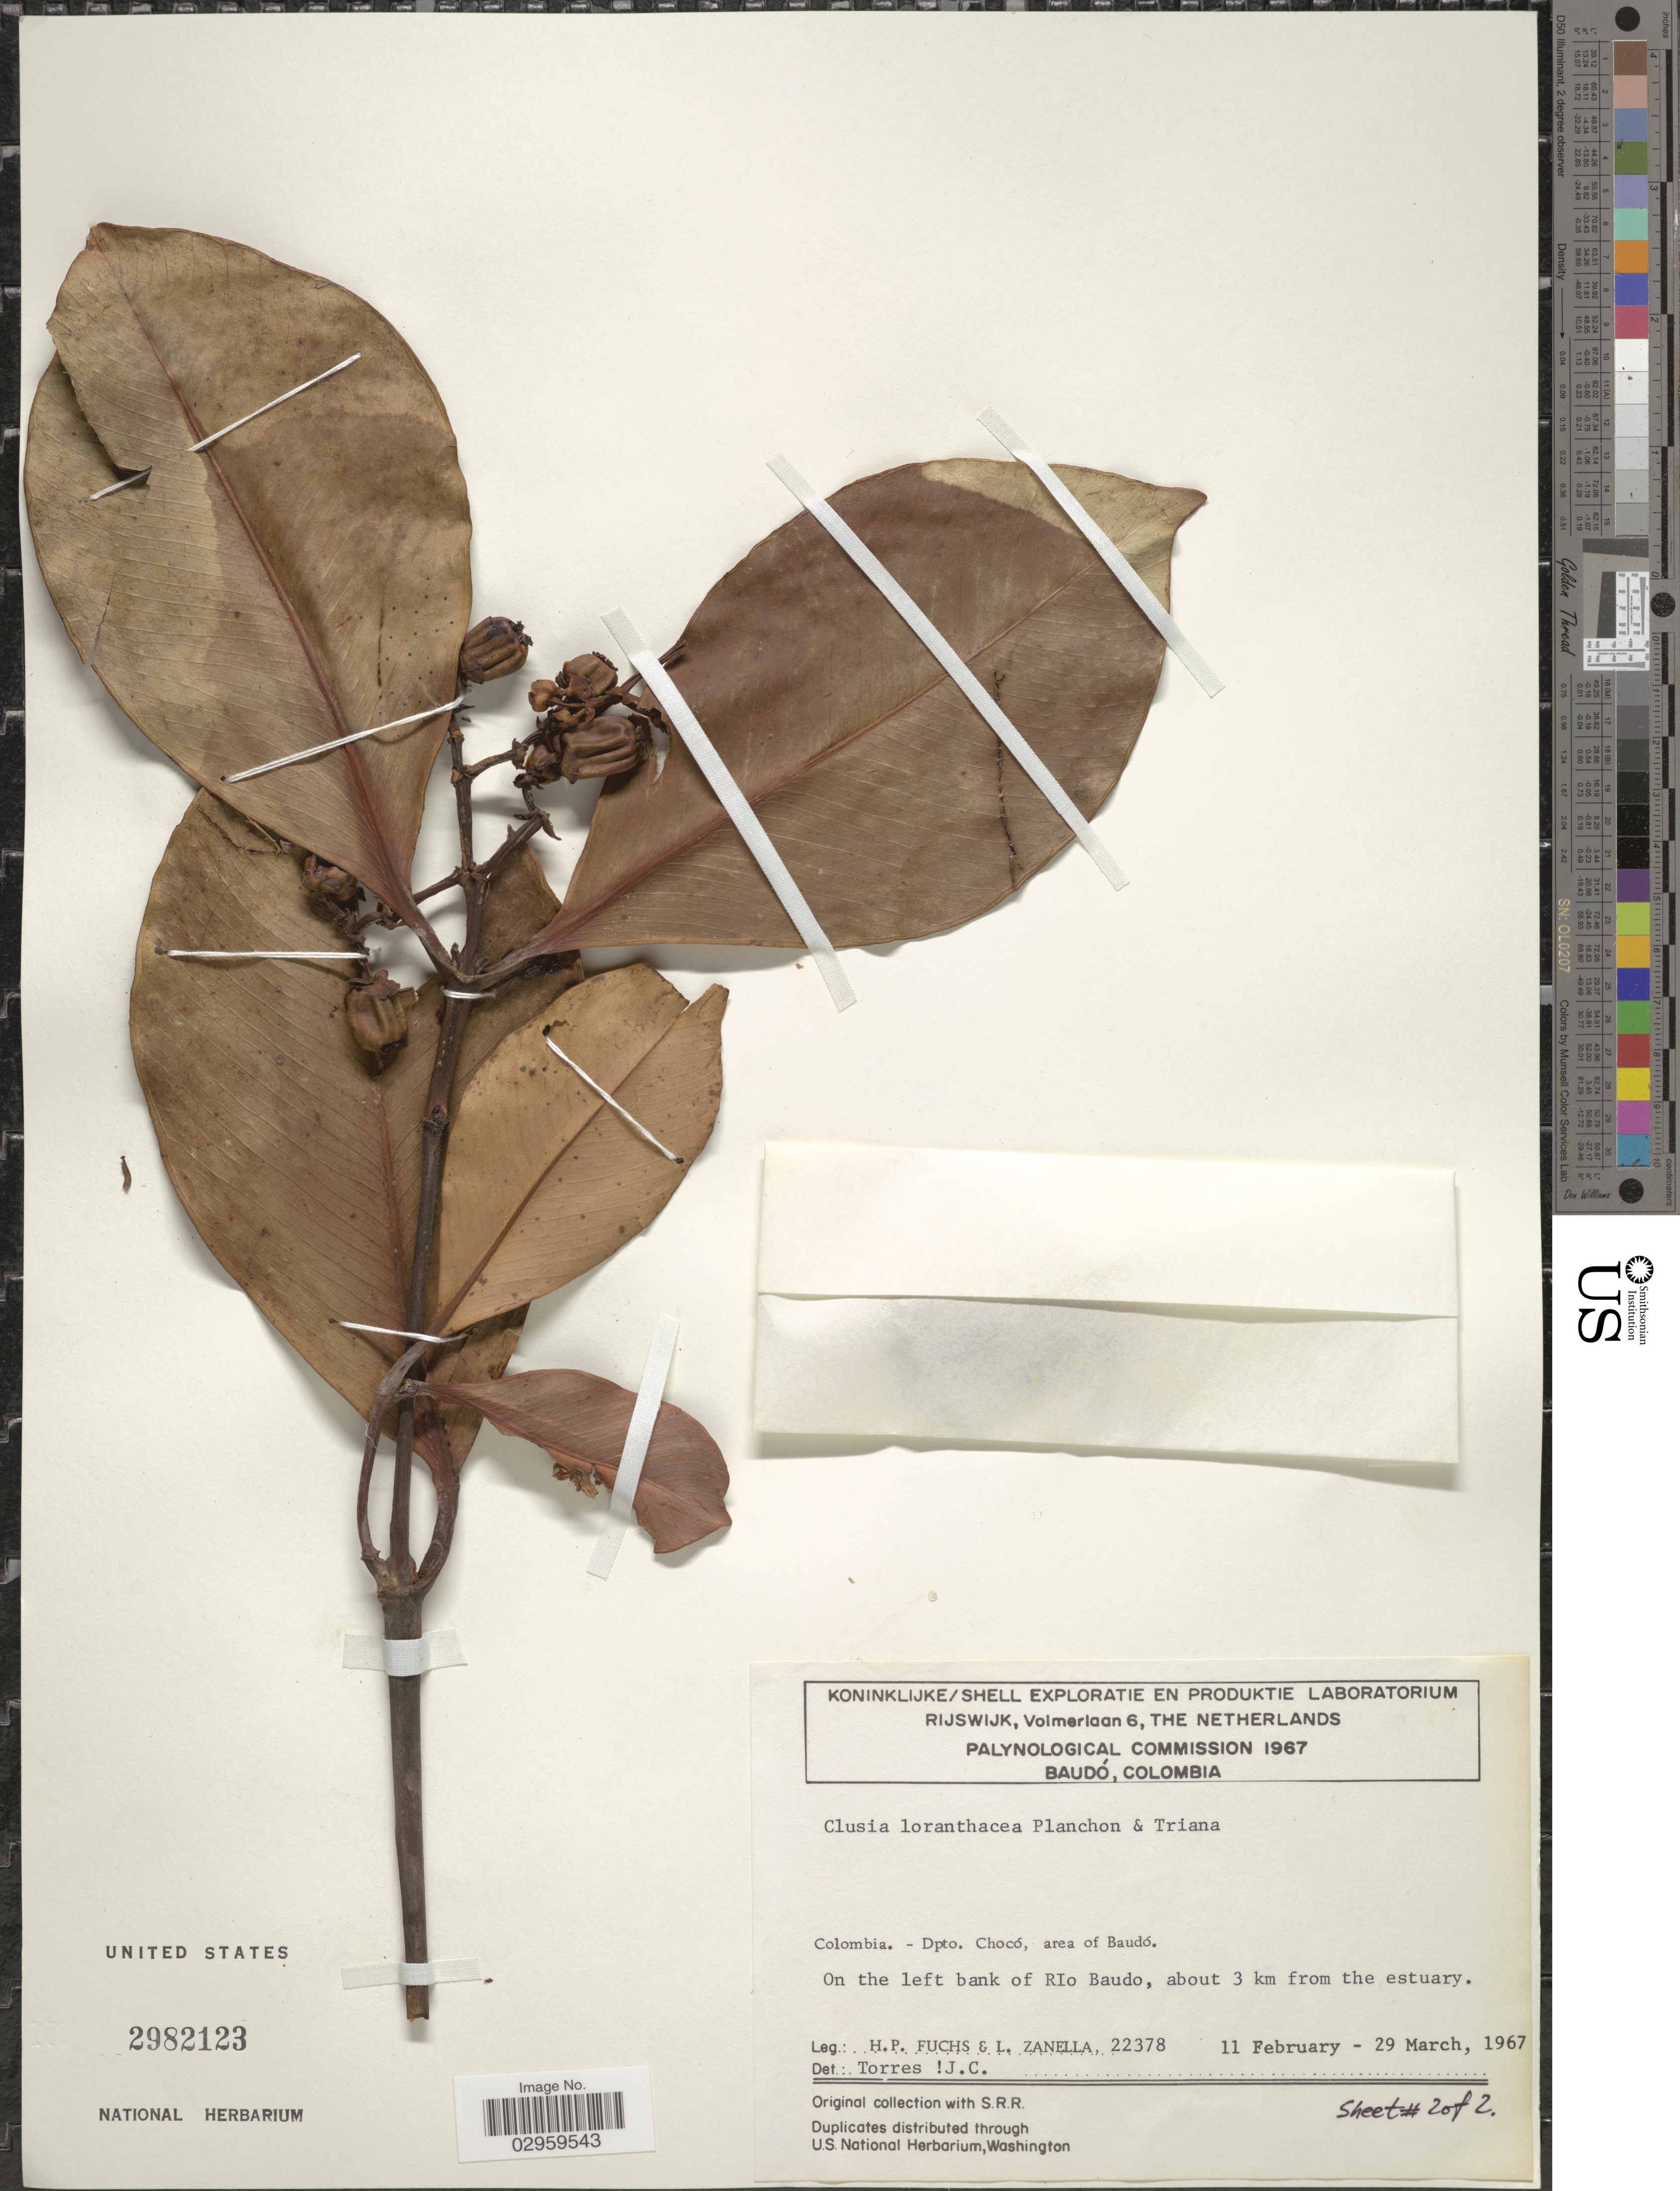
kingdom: Plantae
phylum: Tracheophyta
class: Magnoliopsida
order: Malpighiales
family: Clusiaceae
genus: Clusia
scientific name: Clusia loranthacea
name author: Planch. & Triana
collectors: H. P. Fuchs & L. Zanella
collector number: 22378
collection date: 1967-02-11/1967-03-29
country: Colombia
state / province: Chocó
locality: Dpto. Chocó, area of Baudó. On the left bank of Rio Baudo, about 3 km from the estuary.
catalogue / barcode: US 2982123